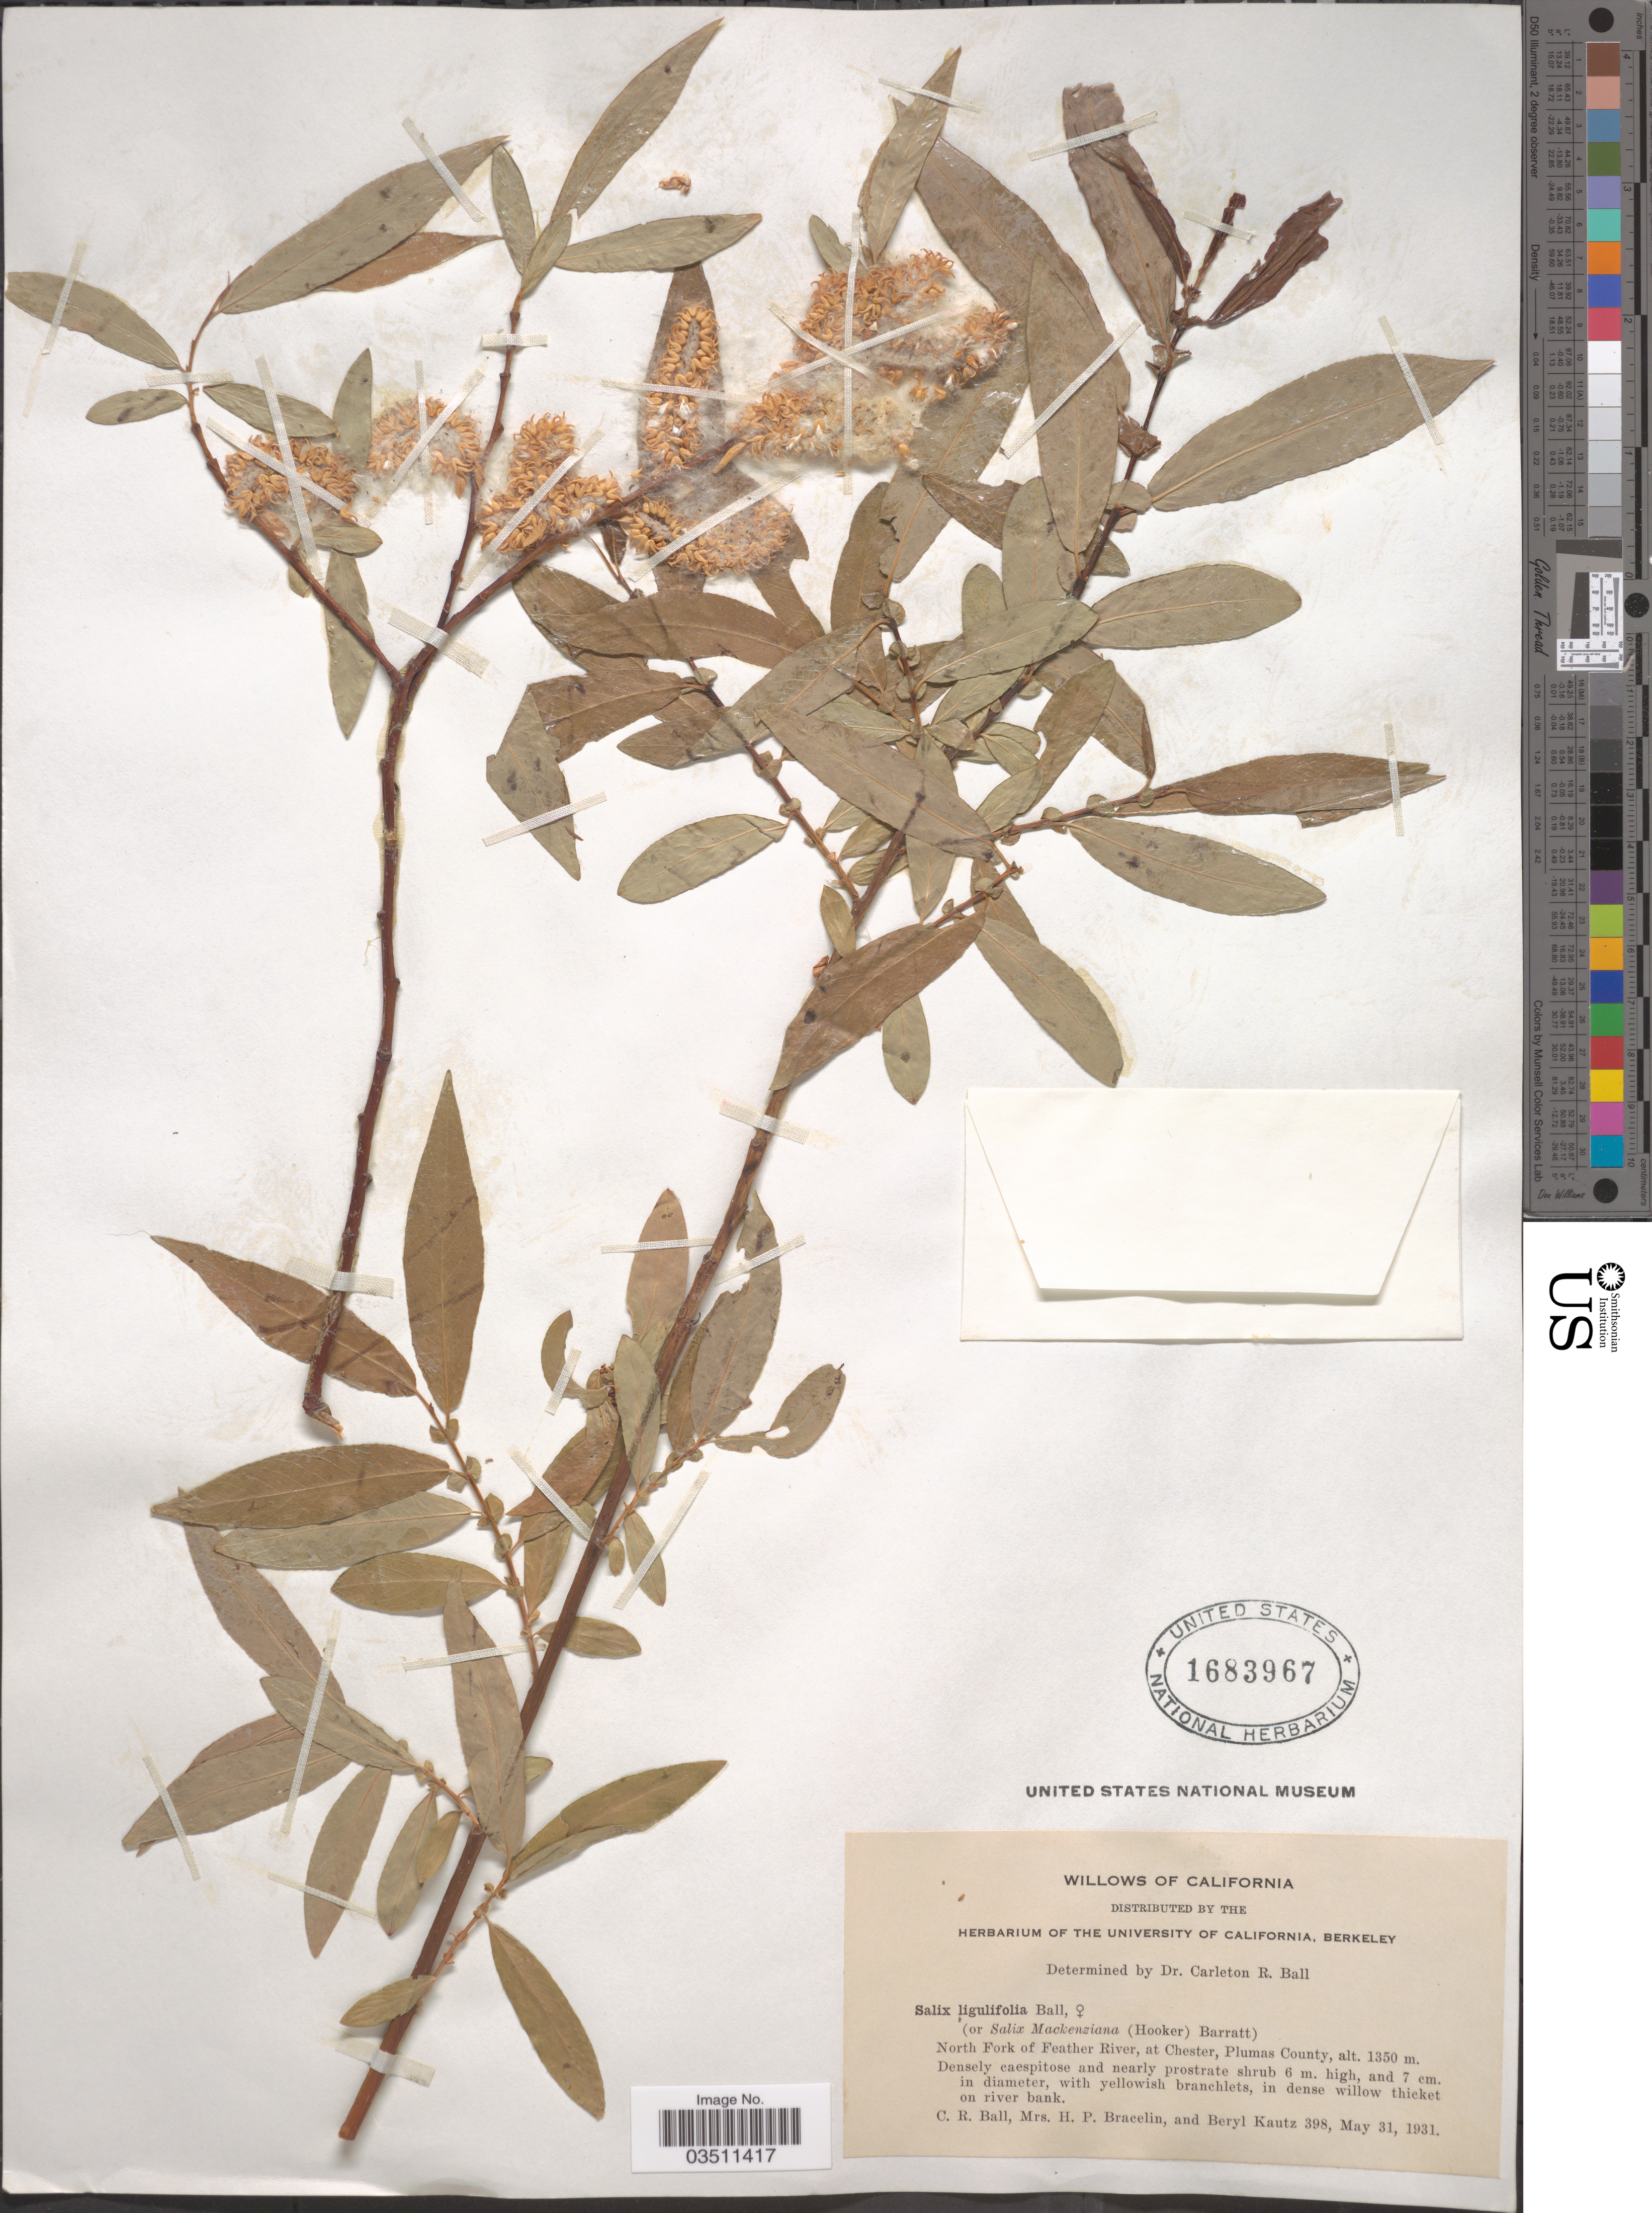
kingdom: Plantae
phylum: Tracheophyta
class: Magnoliopsida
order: Malpighiales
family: Salicaceae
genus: Salix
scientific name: Salix ligulifolia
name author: (C.R. Ball) C.R. Ball ex C.K. Schneid.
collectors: C. R. Ball, H. Bracelin & B. Kautz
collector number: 398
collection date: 1931-05-31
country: United States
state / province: California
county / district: Plumas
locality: North Fork of Feather River, at Chester, Plumas County.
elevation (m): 1350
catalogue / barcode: US 1683967